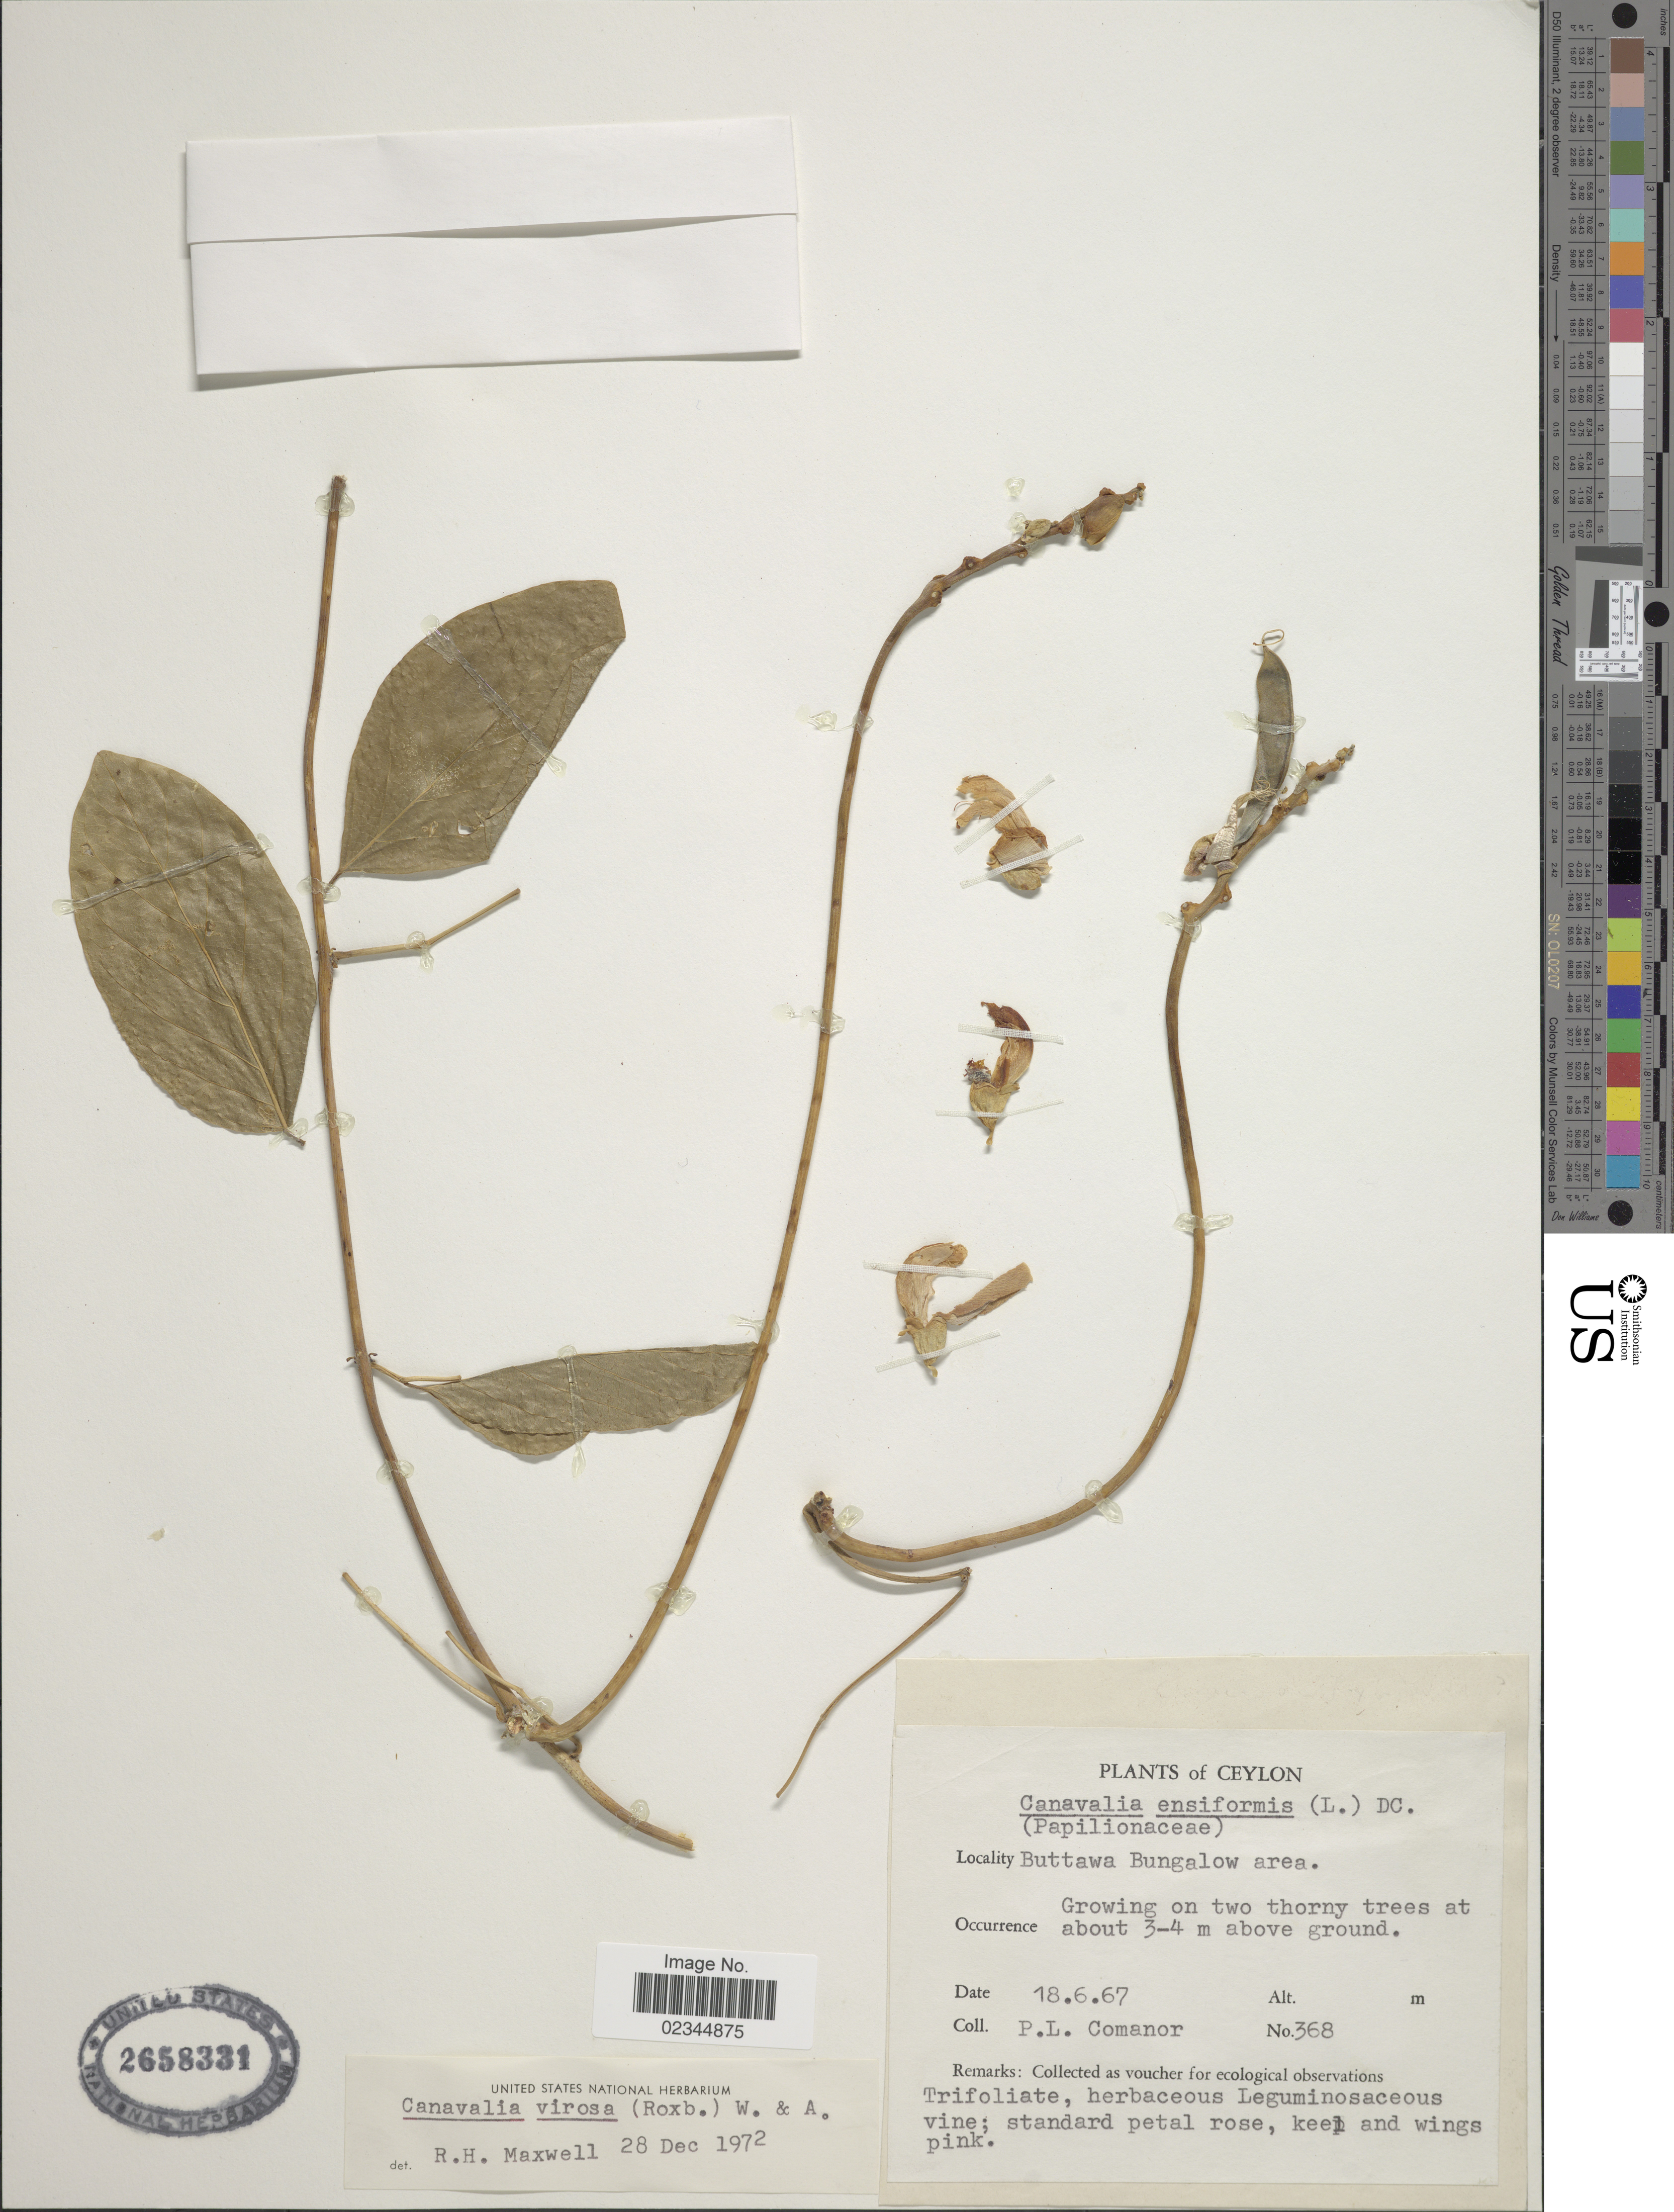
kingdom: Plantae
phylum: Tracheophyta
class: Magnoliopsida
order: Fabales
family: Fabaceae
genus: Canavalia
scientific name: Canavalia virosa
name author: (Roxb.) Wight & Arn.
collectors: P. Comanor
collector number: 368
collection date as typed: Transcribed d/m/y: 18/6/67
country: Sri Lanka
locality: Ceylon, Buttawa Bungalow area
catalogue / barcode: US 2658331